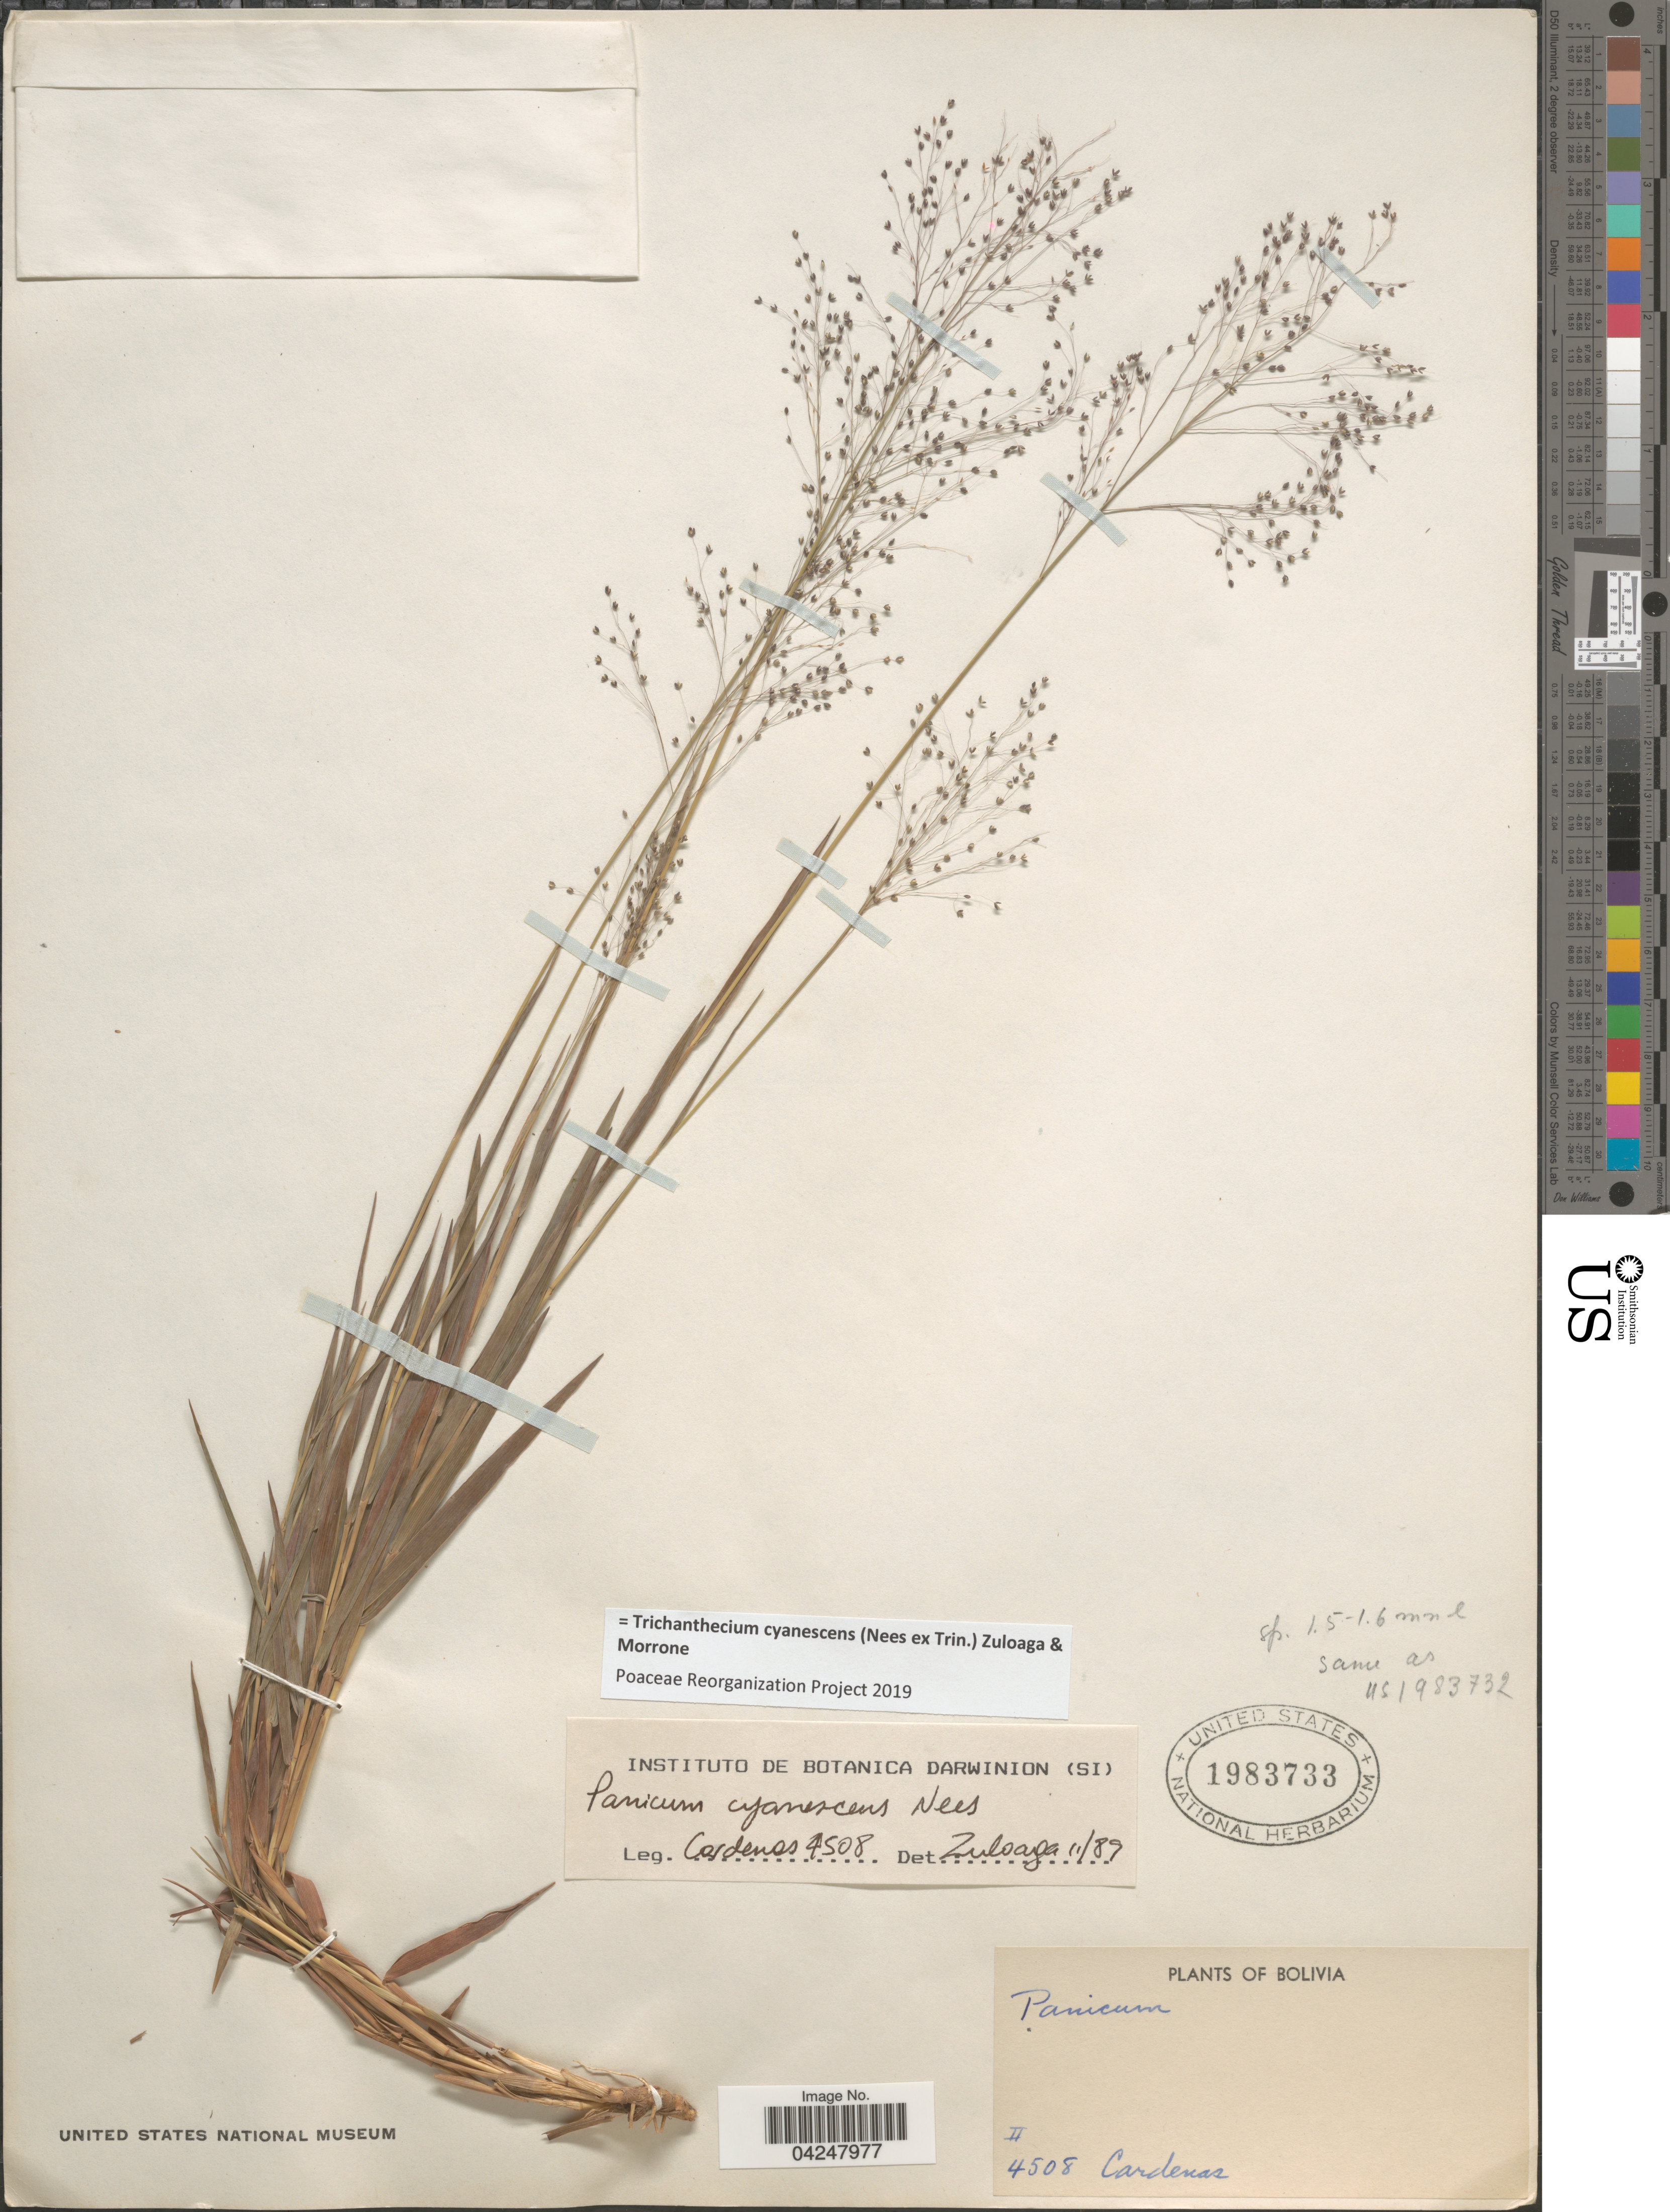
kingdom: Plantae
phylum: Tracheophyta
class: Liliopsida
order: Poales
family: Poaceae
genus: Trichanthecium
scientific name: Trichanthecium cyanescens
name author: (Nees ex Trin.) Zuloaga & Morrone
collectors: M. Cárdenas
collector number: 4508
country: Bolivia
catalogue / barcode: US 1983733